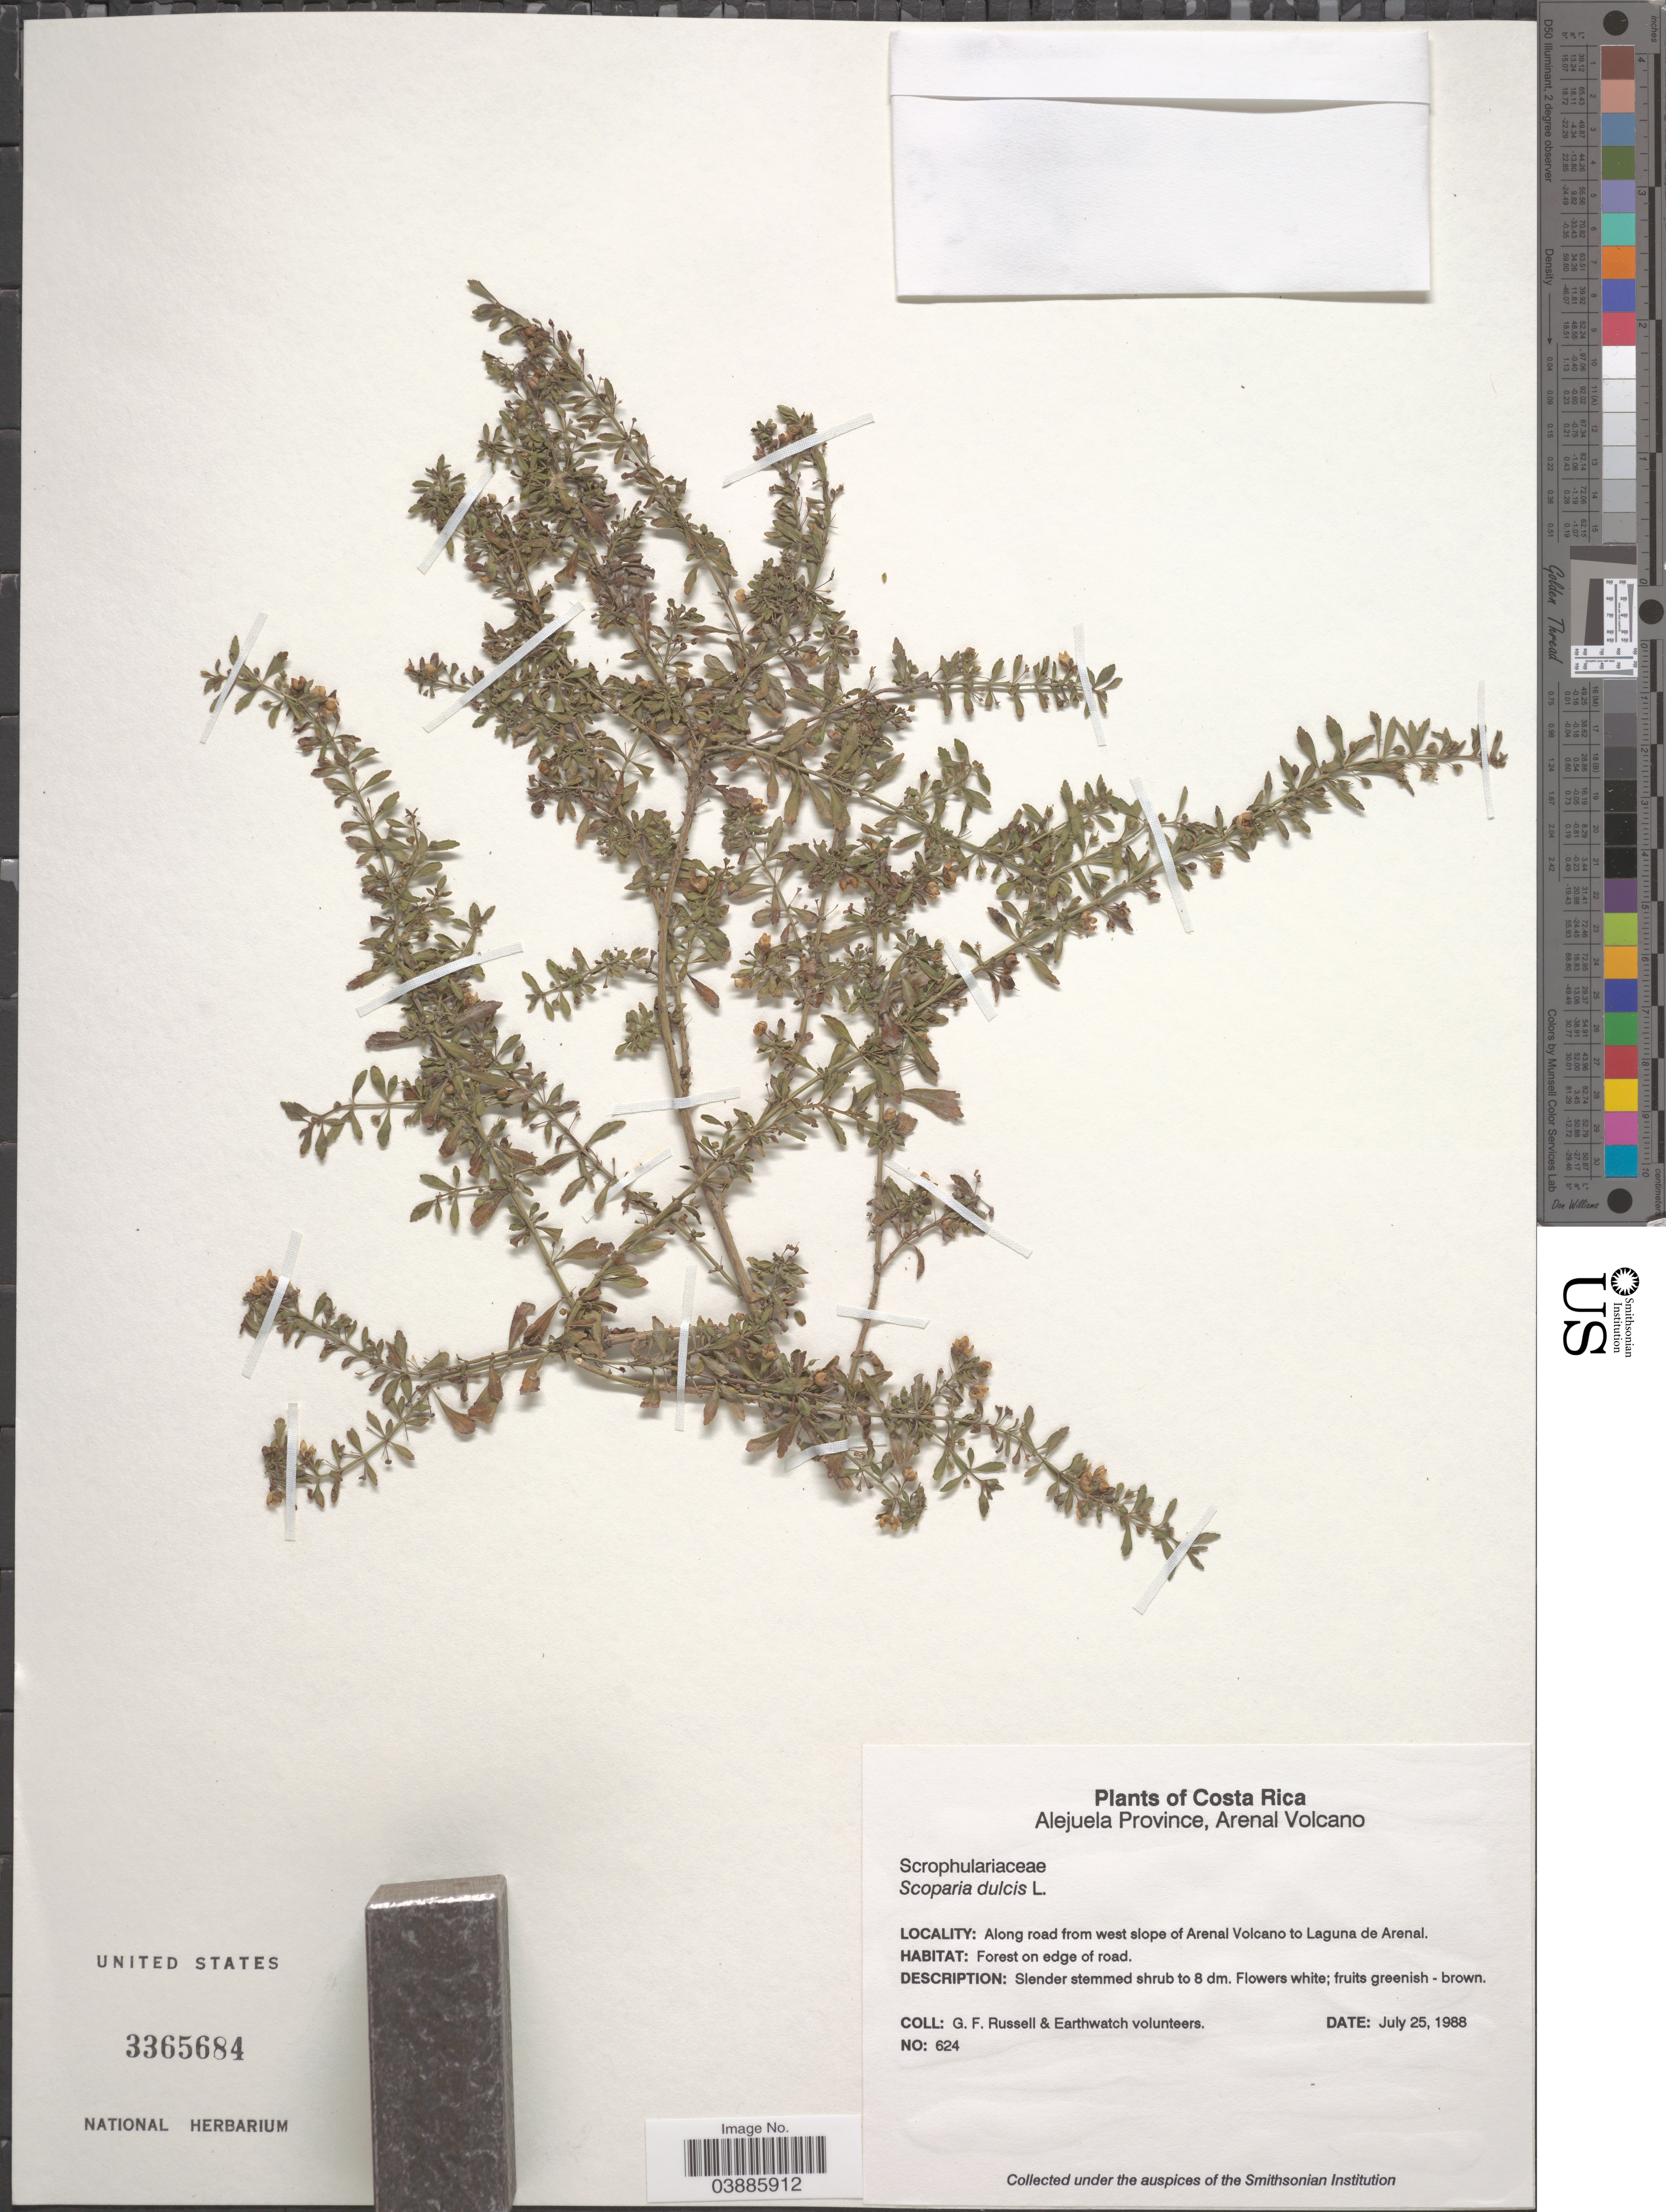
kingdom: Plantae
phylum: Tracheophyta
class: Magnoliopsida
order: Lamiales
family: Plantaginaceae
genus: Scoparia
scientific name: Scoparia dulcis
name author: L.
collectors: G. Russell & Earthwatch Volunteers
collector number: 624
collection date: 1988-07-25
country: Costa Rica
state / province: Alajuela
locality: Alajuela Province, Arenal Volcano. Along road from west slope of Arenal Volcano to Laguna de Arenal.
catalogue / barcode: US 3365684